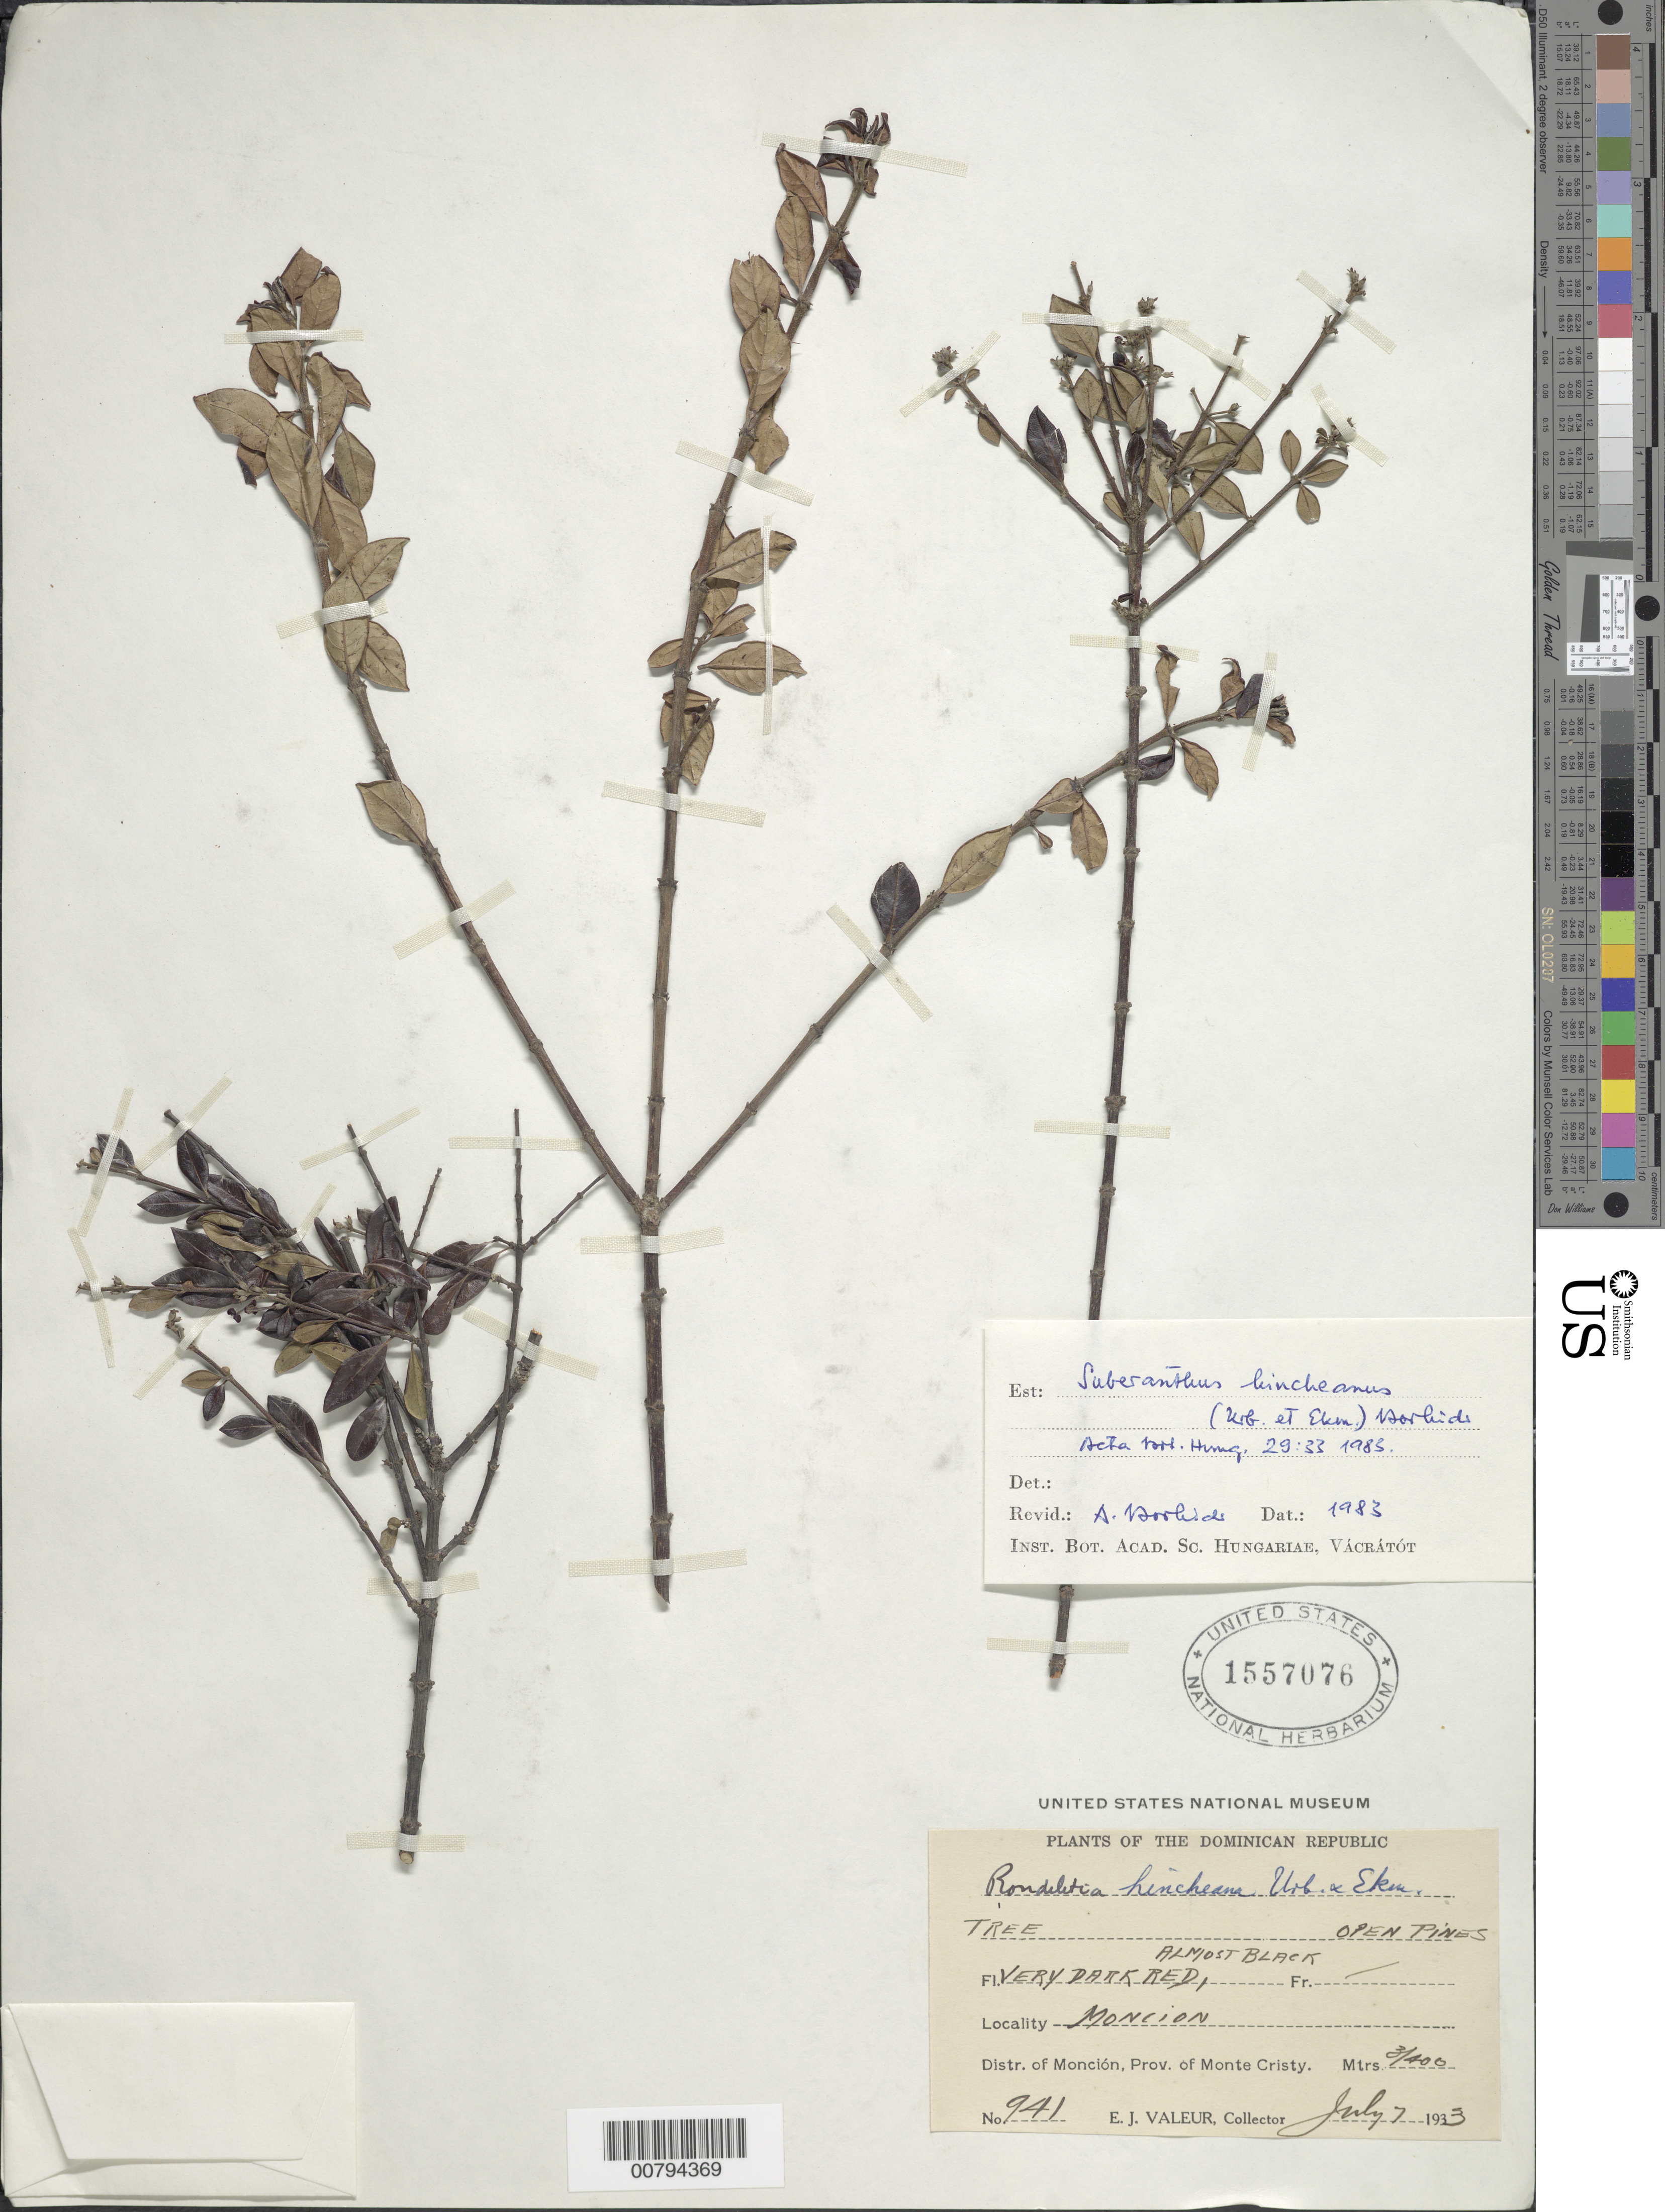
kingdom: Plantae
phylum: Tracheophyta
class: Magnoliopsida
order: Gentianales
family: Rubiaceae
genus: Suberanthus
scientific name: Suberanthus hincheanus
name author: (Urb. & Ekman) Borhidi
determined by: Borhidi, Attila L.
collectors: E. Valeur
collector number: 941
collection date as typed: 07 Jul 1933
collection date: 1933-07-07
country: Dominican Republic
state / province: Monte Cristi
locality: Moncion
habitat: Open pines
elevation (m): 300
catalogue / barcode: US 1557076